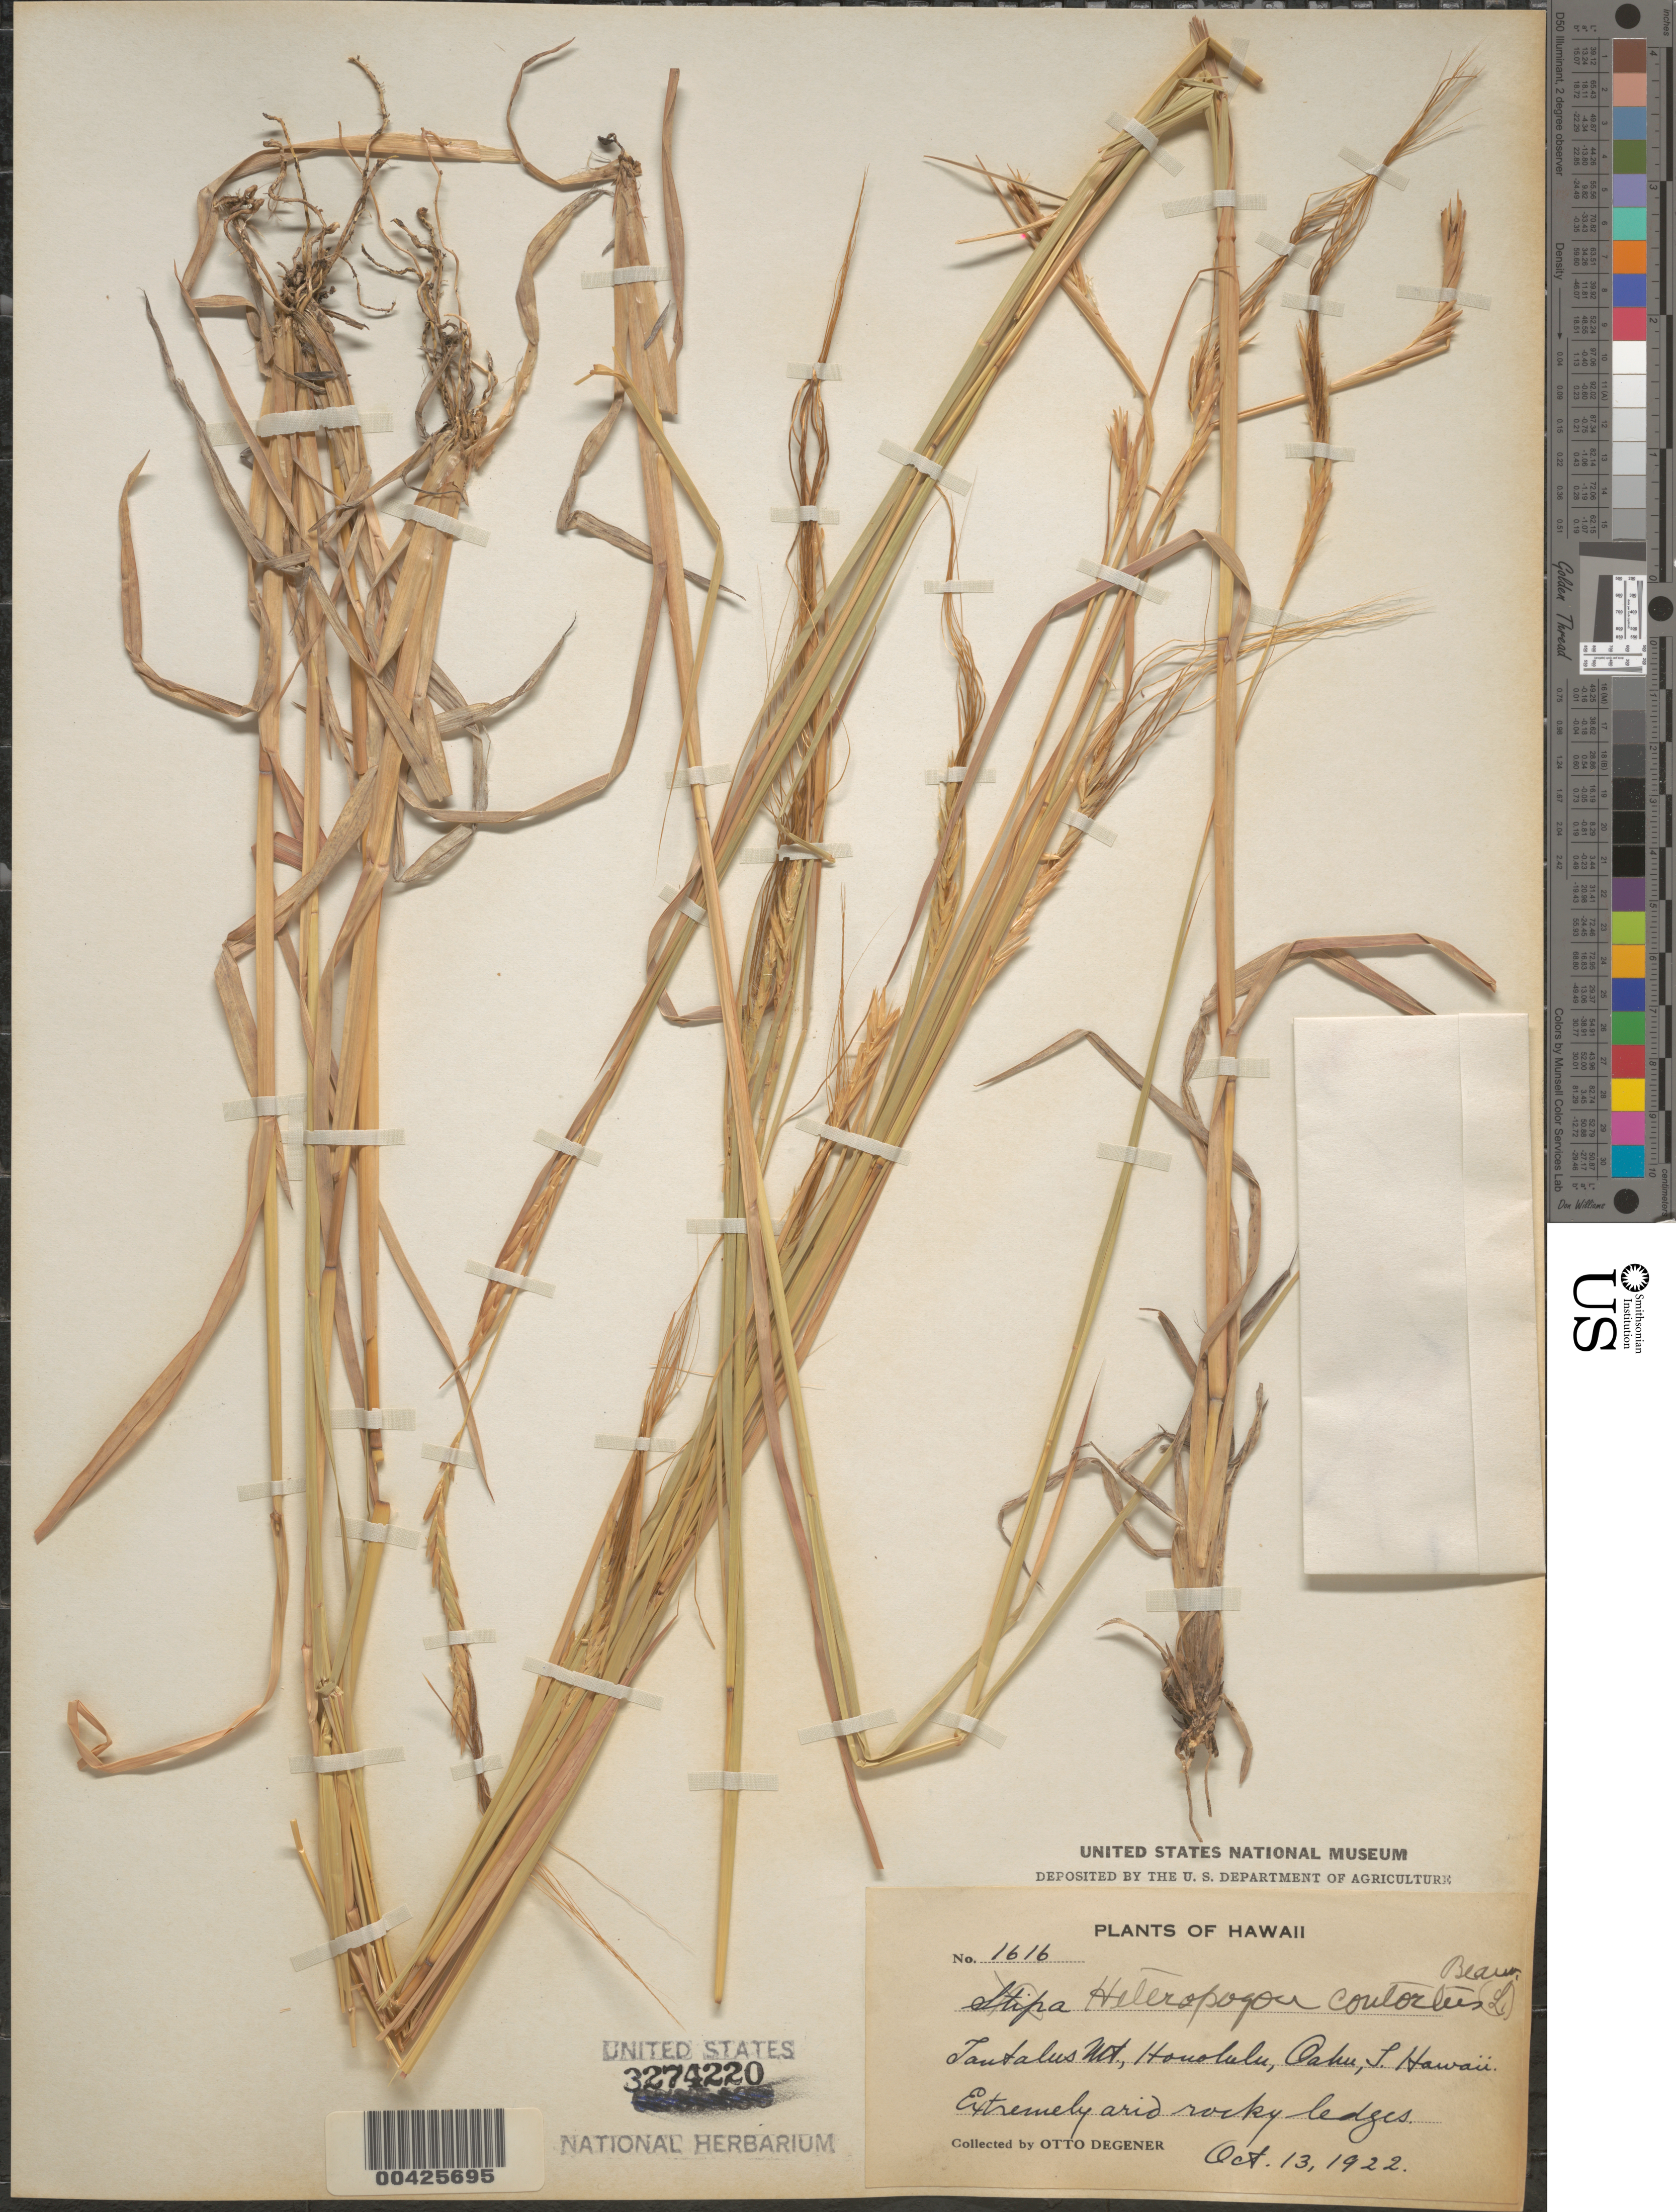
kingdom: Plantae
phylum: Tracheophyta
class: Liliopsida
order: Poales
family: Poaceae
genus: Heteropogon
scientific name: Heteropogon contortus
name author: (L.) P. Beauv. ex Roem. & Schult.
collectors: O. Degener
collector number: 1616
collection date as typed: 13 Oct 1922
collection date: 1922-10-13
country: United States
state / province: Hawaii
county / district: Honolulu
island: Oahu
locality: Honolulu, Tantalus Mt.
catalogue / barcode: US 3274220